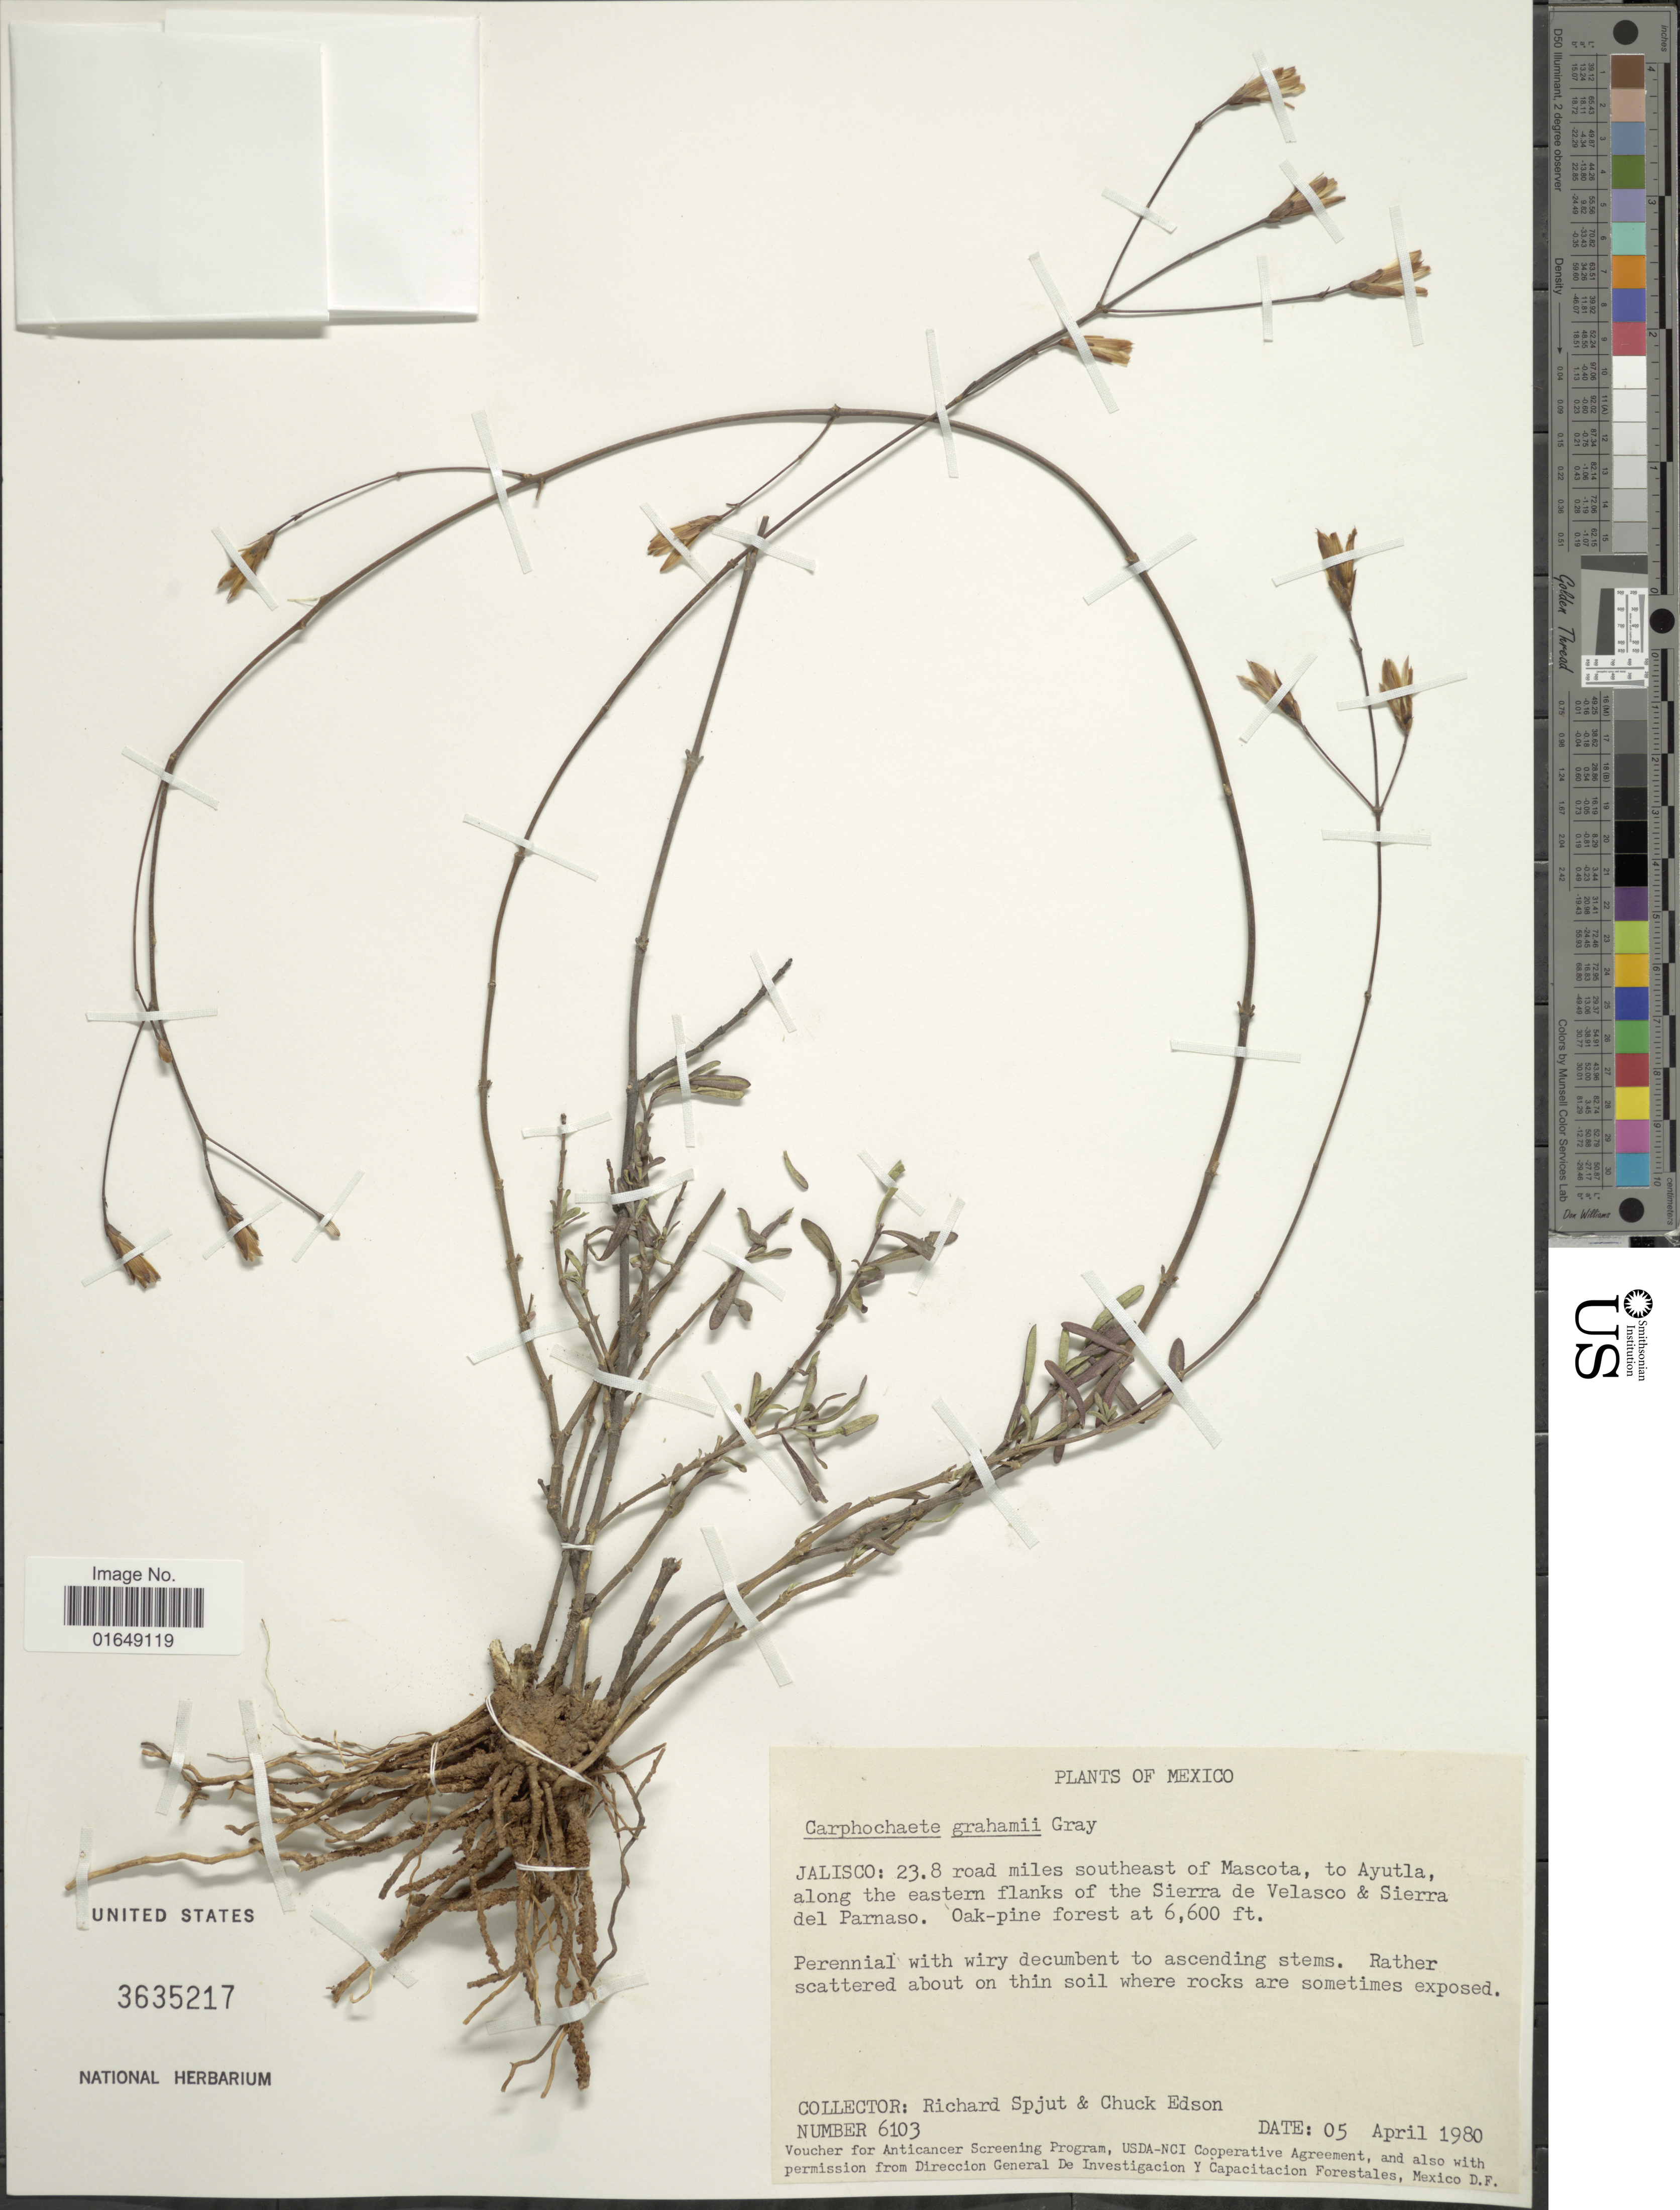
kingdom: Plantae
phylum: Tracheophyta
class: Magnoliopsida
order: Asterales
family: Asteraceae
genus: Carphochaete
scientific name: Carphochaete grahamii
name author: A. Gray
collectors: R. Spjut & C. Edson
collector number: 6103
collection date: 1980-04-05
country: Mexico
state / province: Jalisco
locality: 23.8 road miles southeast of Mascota, to Ayutla, along the eastern flanks of the Sierra de Velasco & Sierra del Parnaso.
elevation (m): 2012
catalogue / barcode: US 3635217